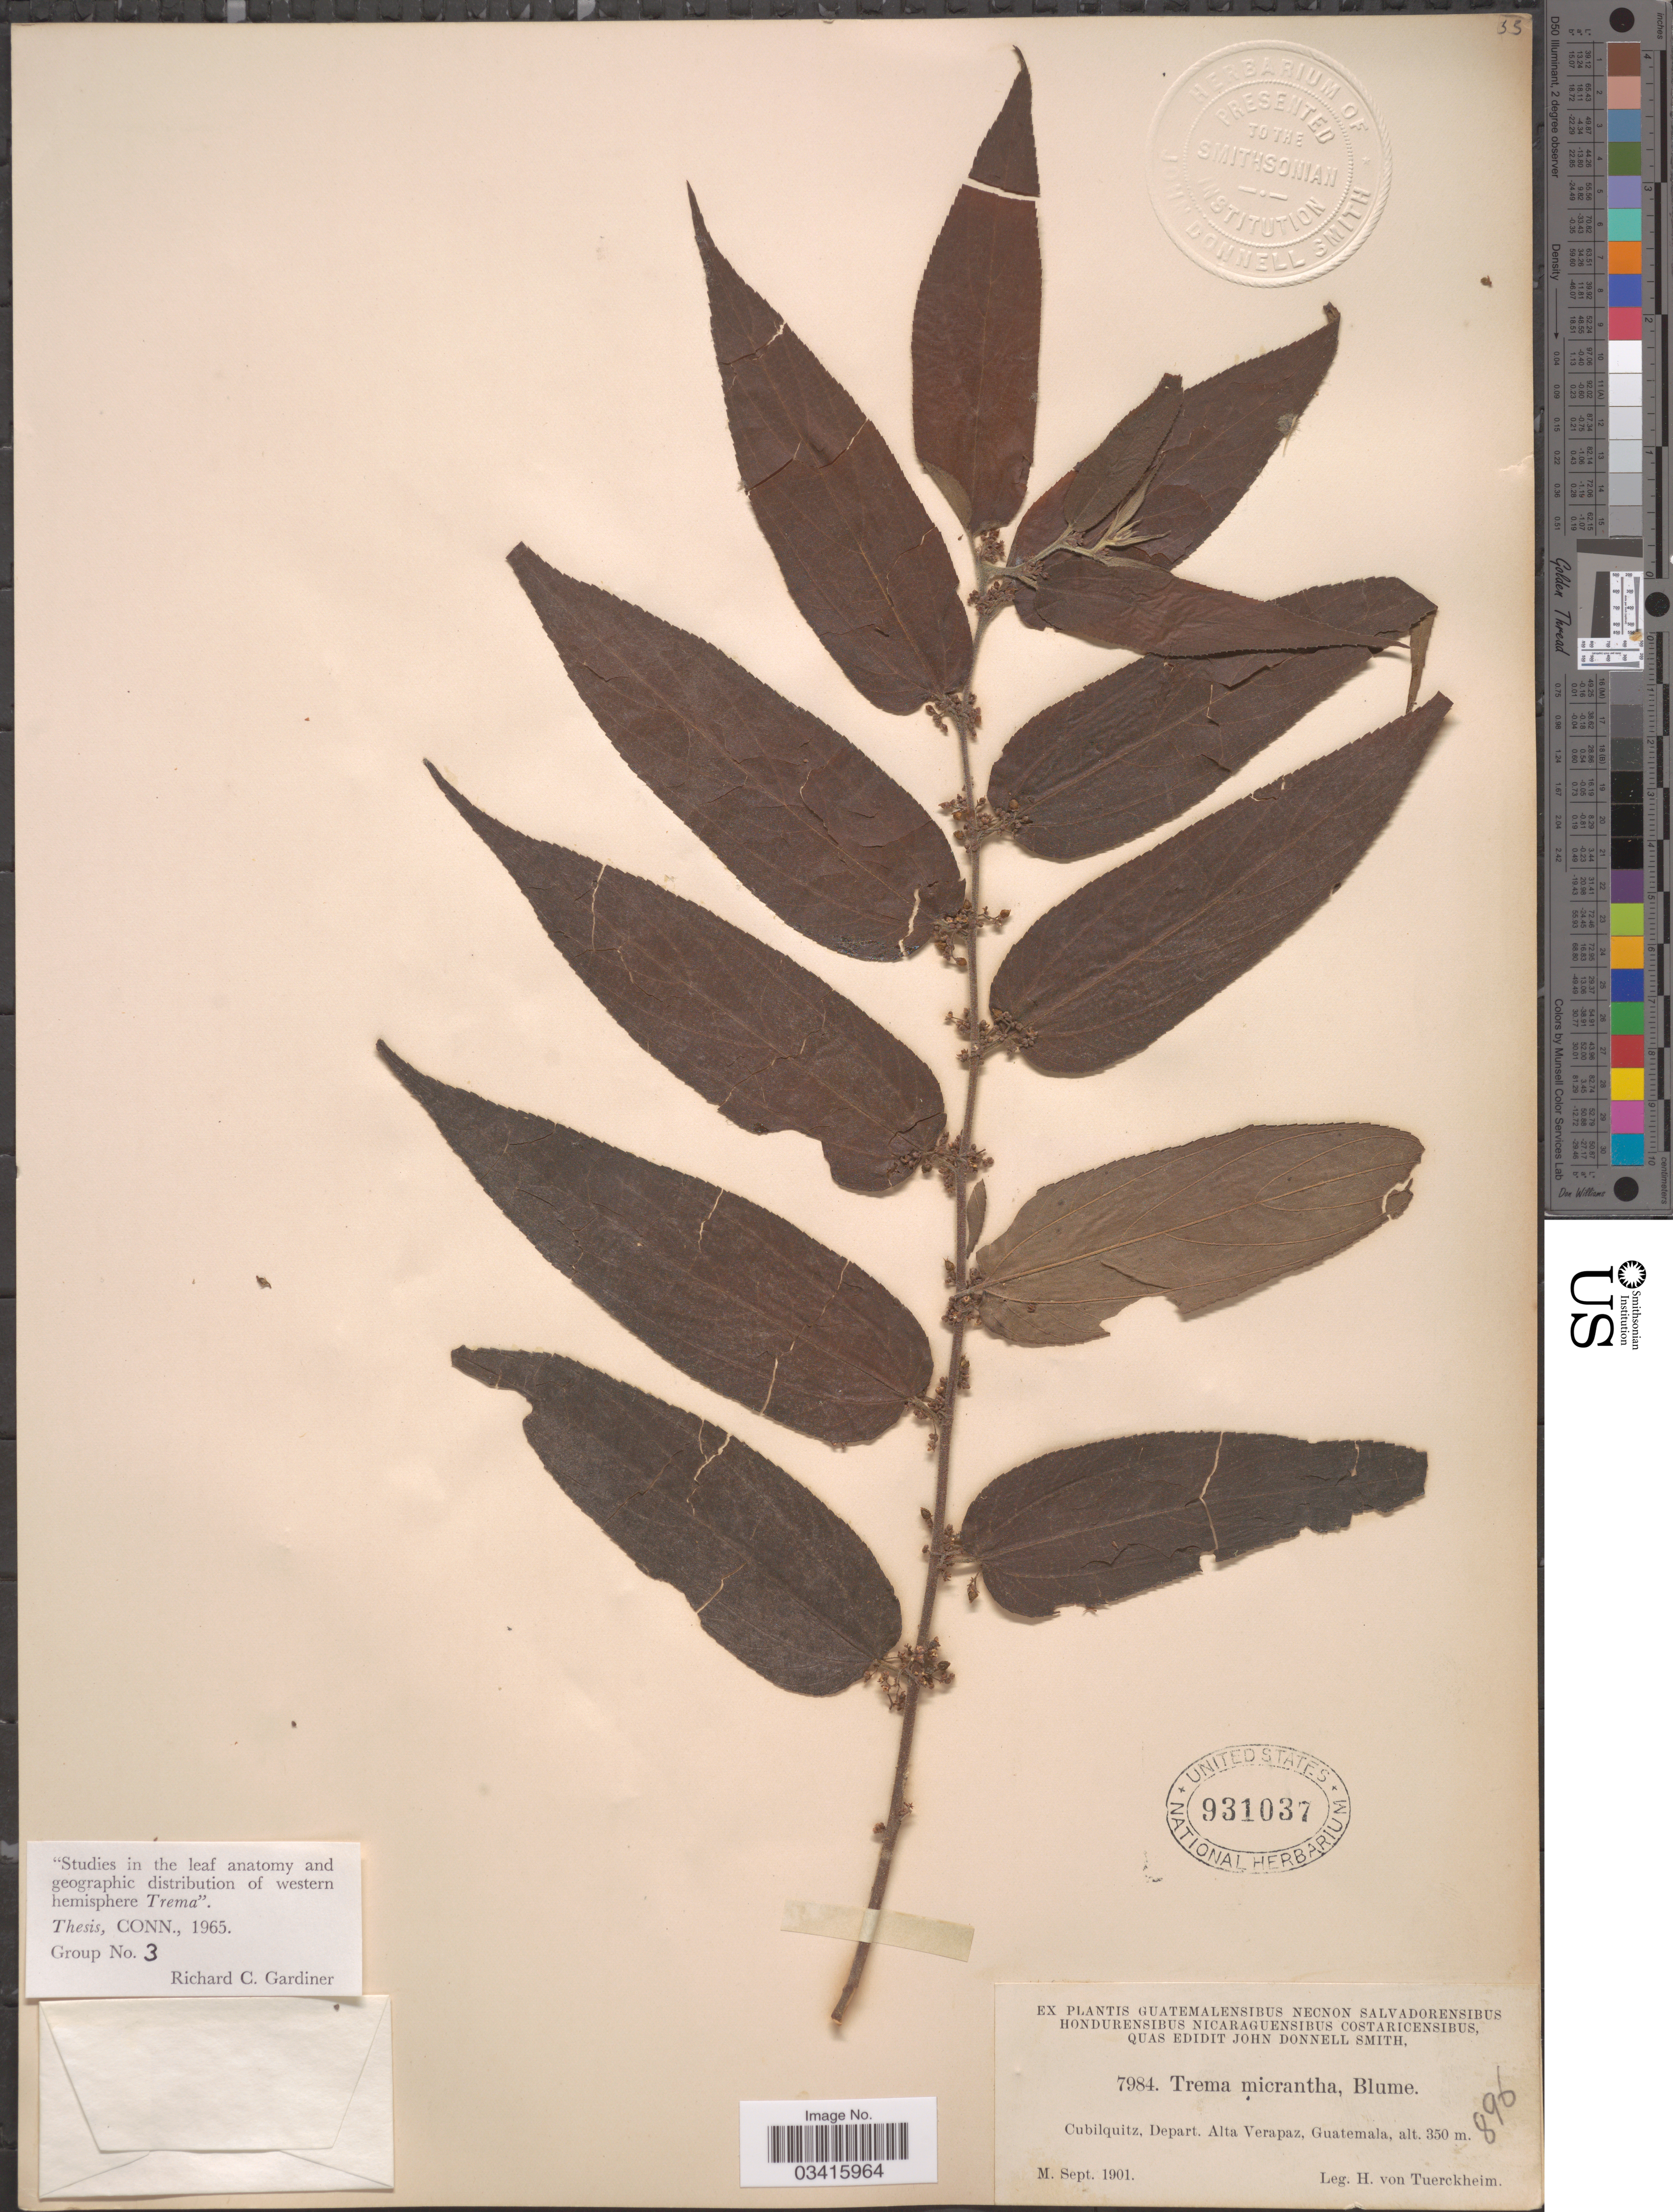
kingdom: Plantae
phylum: Tracheophyta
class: Magnoliopsida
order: Rosales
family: Cannabaceae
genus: Trema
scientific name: Trema micranthum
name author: (L.) Blume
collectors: H. von Türckheim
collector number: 7984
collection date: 1901-09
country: Guatemala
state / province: Alta Verapaz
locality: Cubilquitz, Depart. Alta Verapaz.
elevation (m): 350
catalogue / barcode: US 931037